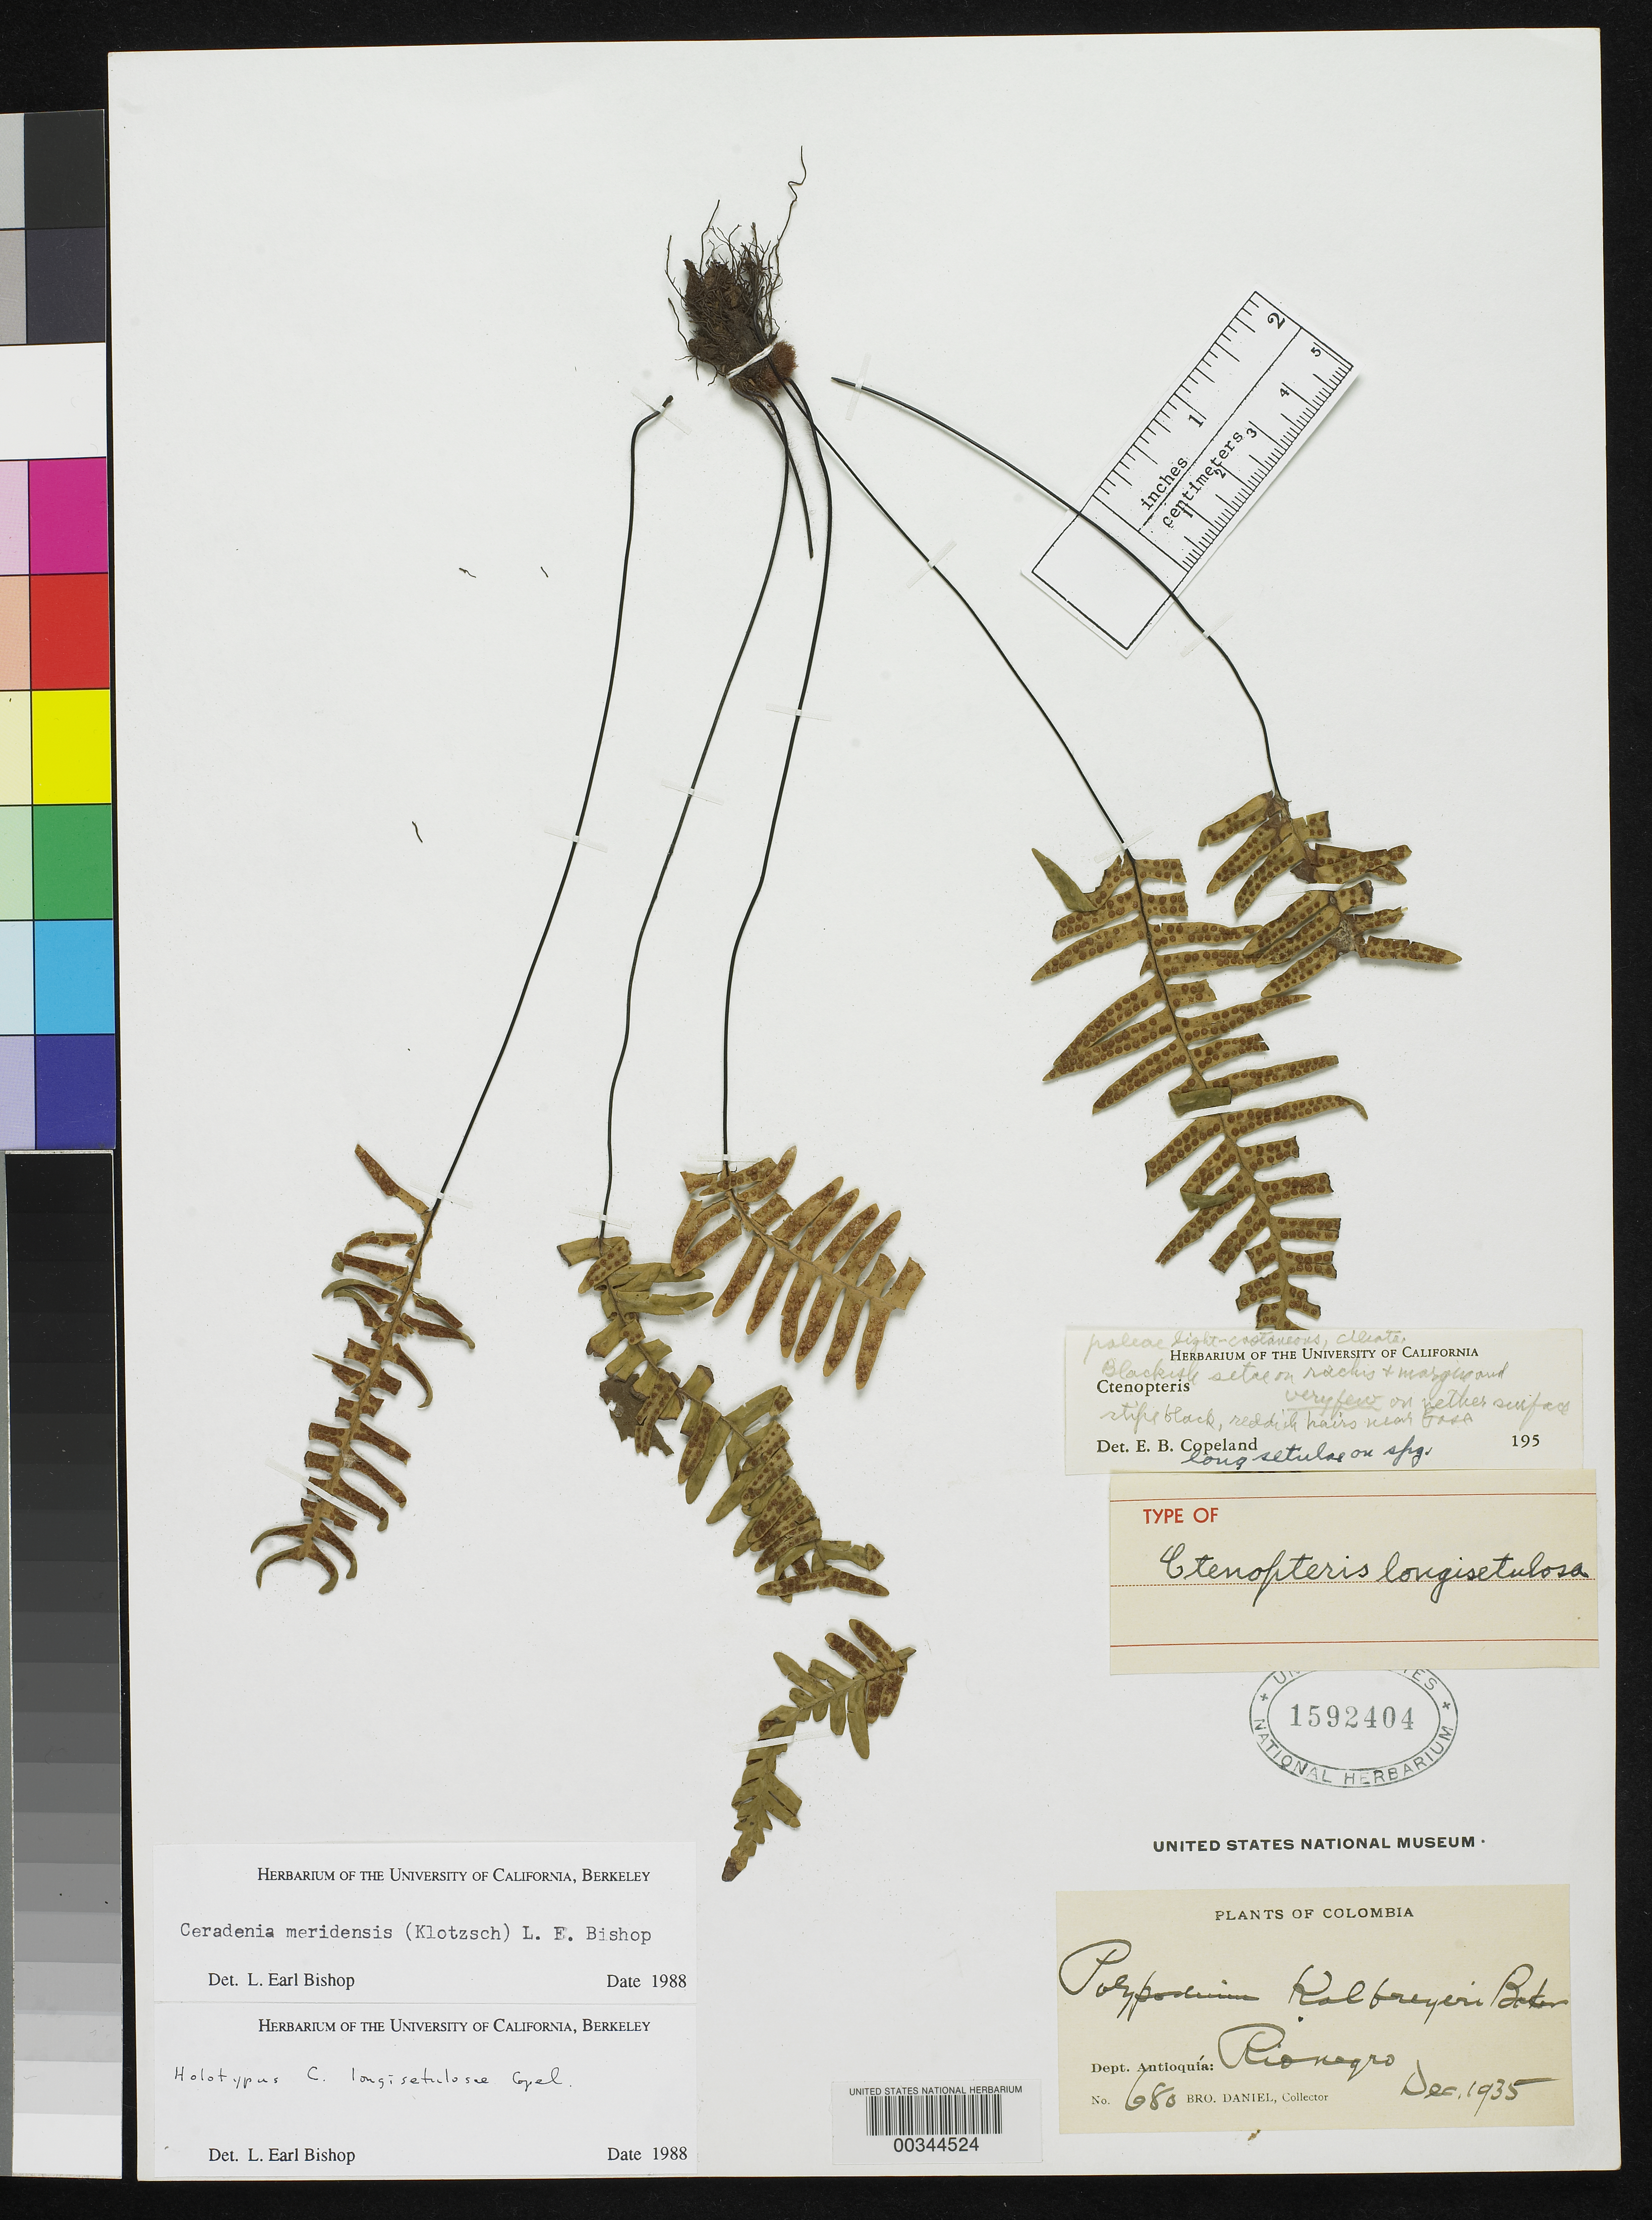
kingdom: Plantae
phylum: Tracheophyta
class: Polypodiopsida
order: Polypodiales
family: Polypodiaceae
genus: Ctenopteris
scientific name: Ctenopteris longisetulosa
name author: Copel.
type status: Holotype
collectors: Bro. Daniel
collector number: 680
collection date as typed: Dec 1935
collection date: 1935-12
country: Colombia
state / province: Antioquia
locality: Rio Negro.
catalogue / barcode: US 1592404